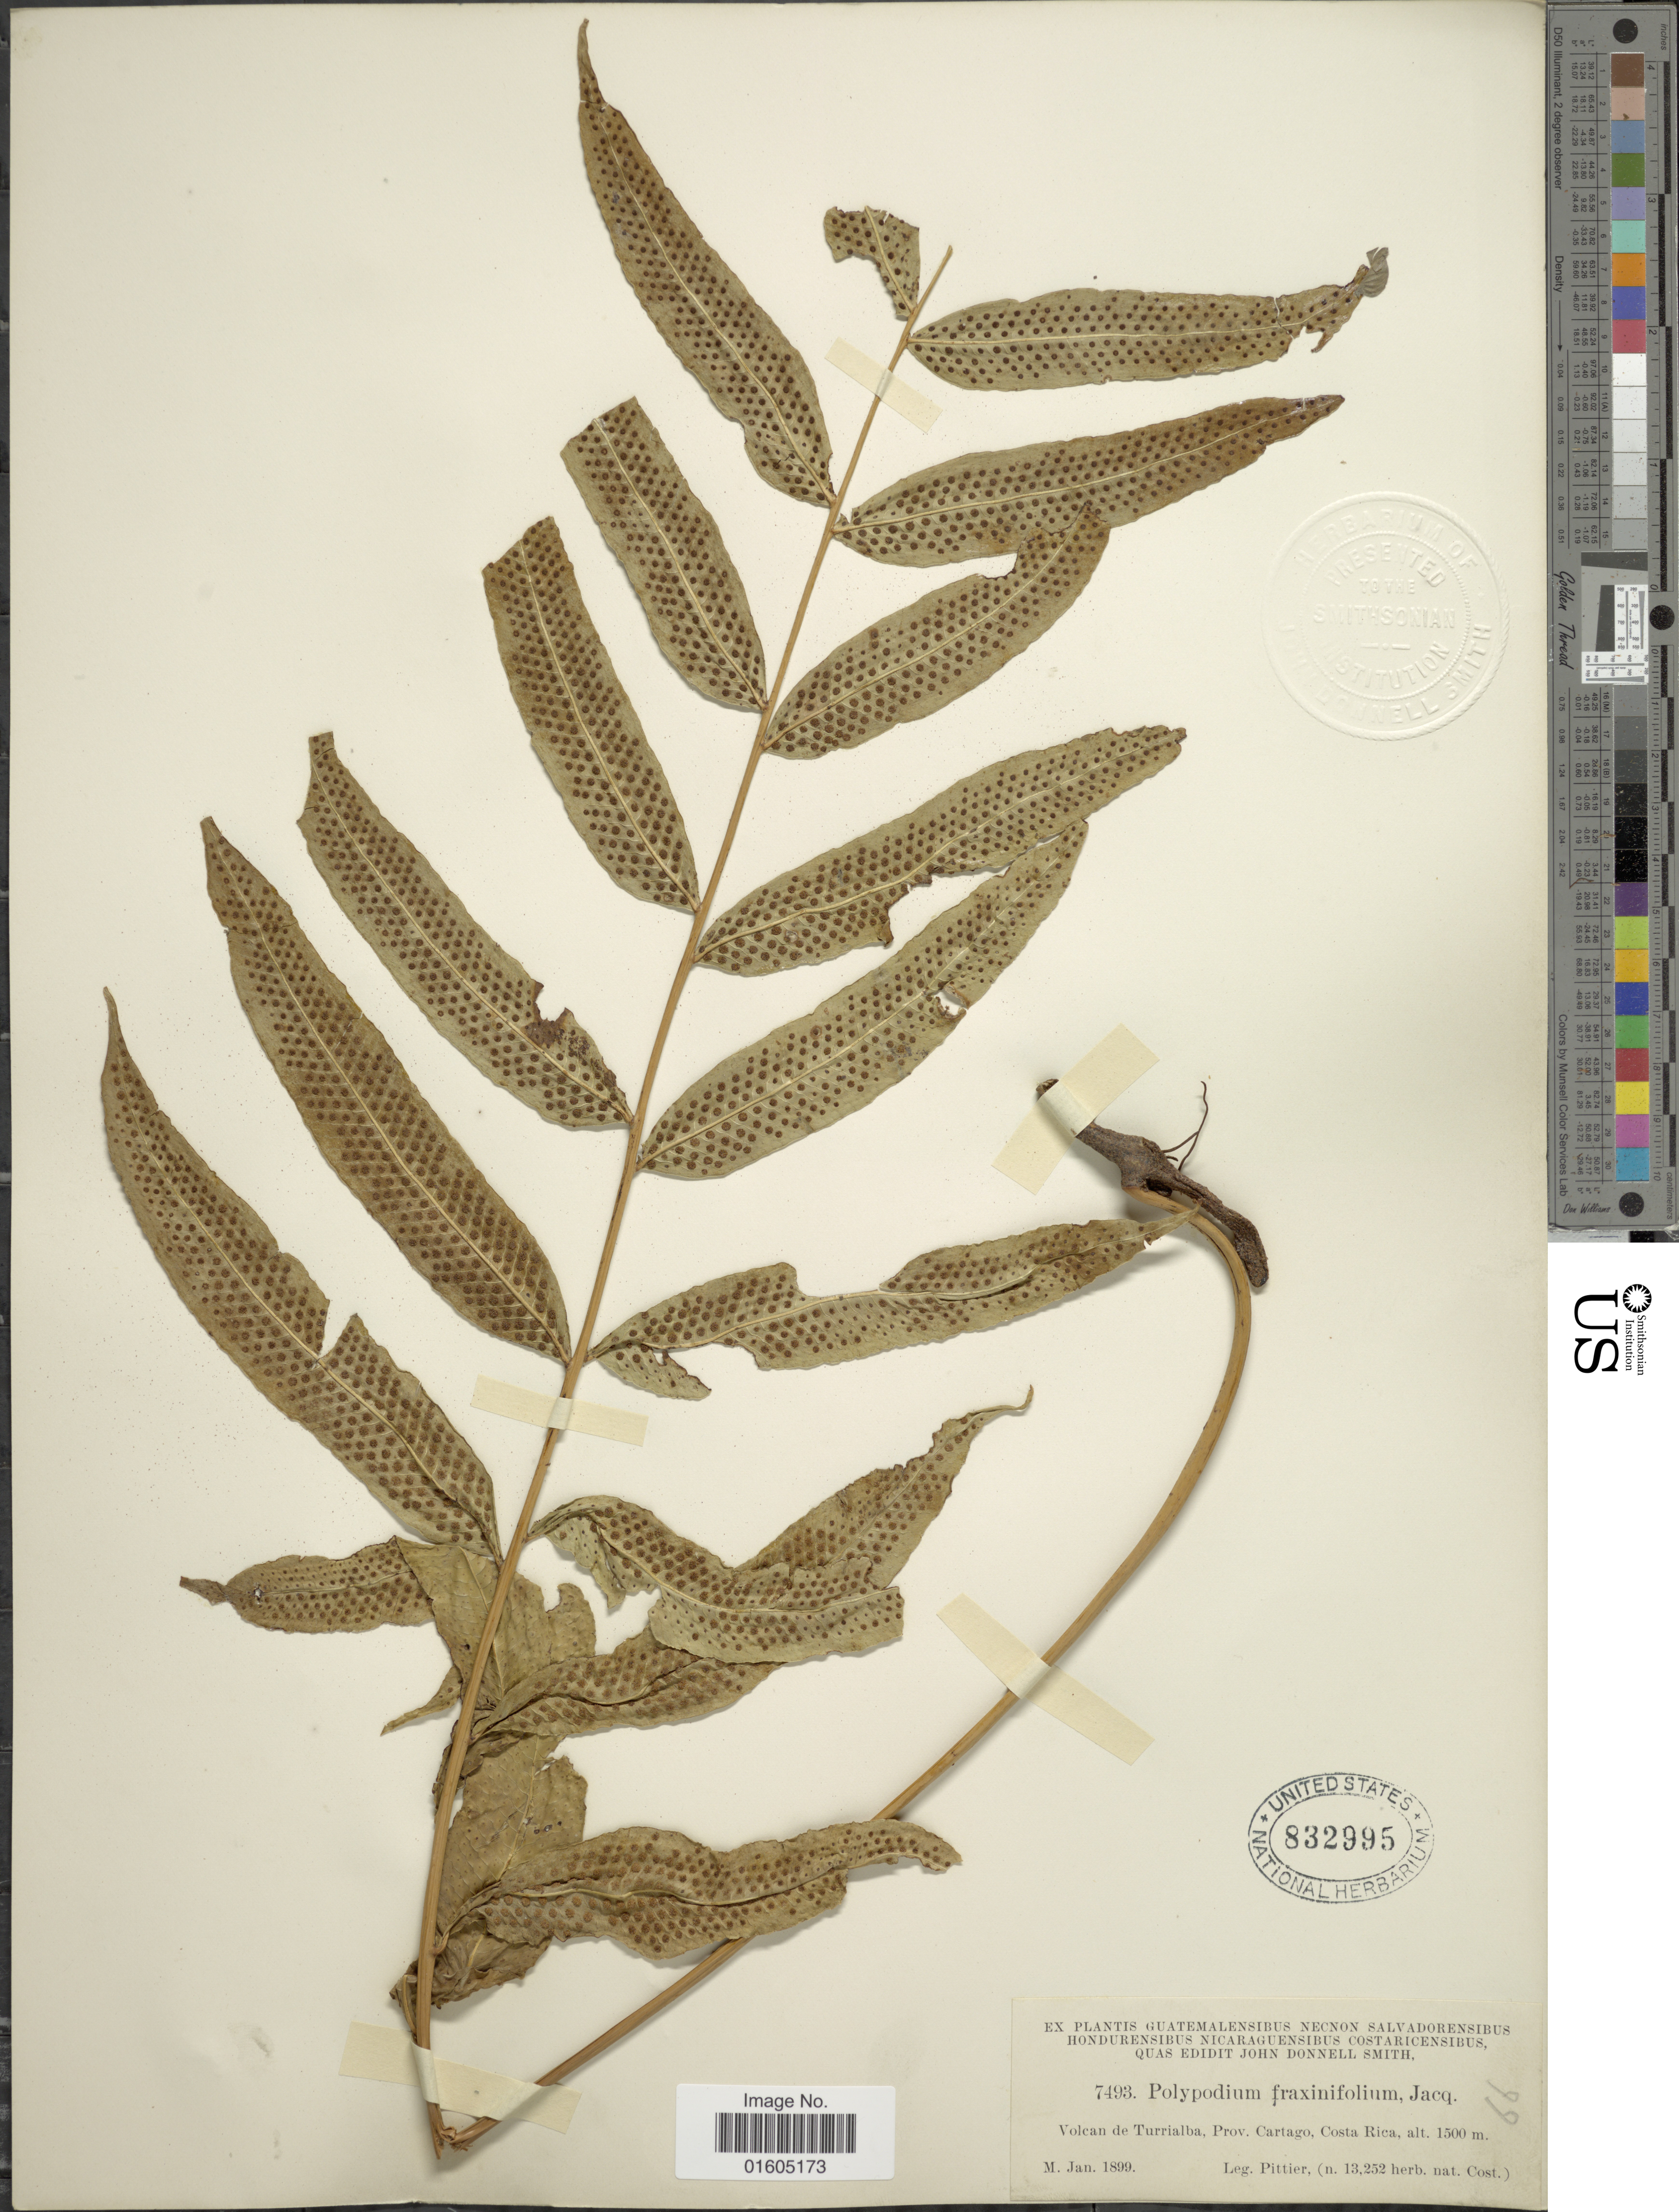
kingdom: Plantae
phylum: Tracheophyta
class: Polypodiopsida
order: Polypodiales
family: Polypodiaceae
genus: Serpocaulon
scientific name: Serpocaulon fraxinifolium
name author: (Jacq.) A.R. Sm.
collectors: Pittier, --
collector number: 7493/13252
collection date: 1899-01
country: Costa Rica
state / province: Cartago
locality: Volcan de Turrialba. Prov.Cartago, Costa Rica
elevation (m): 1500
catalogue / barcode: US 832995